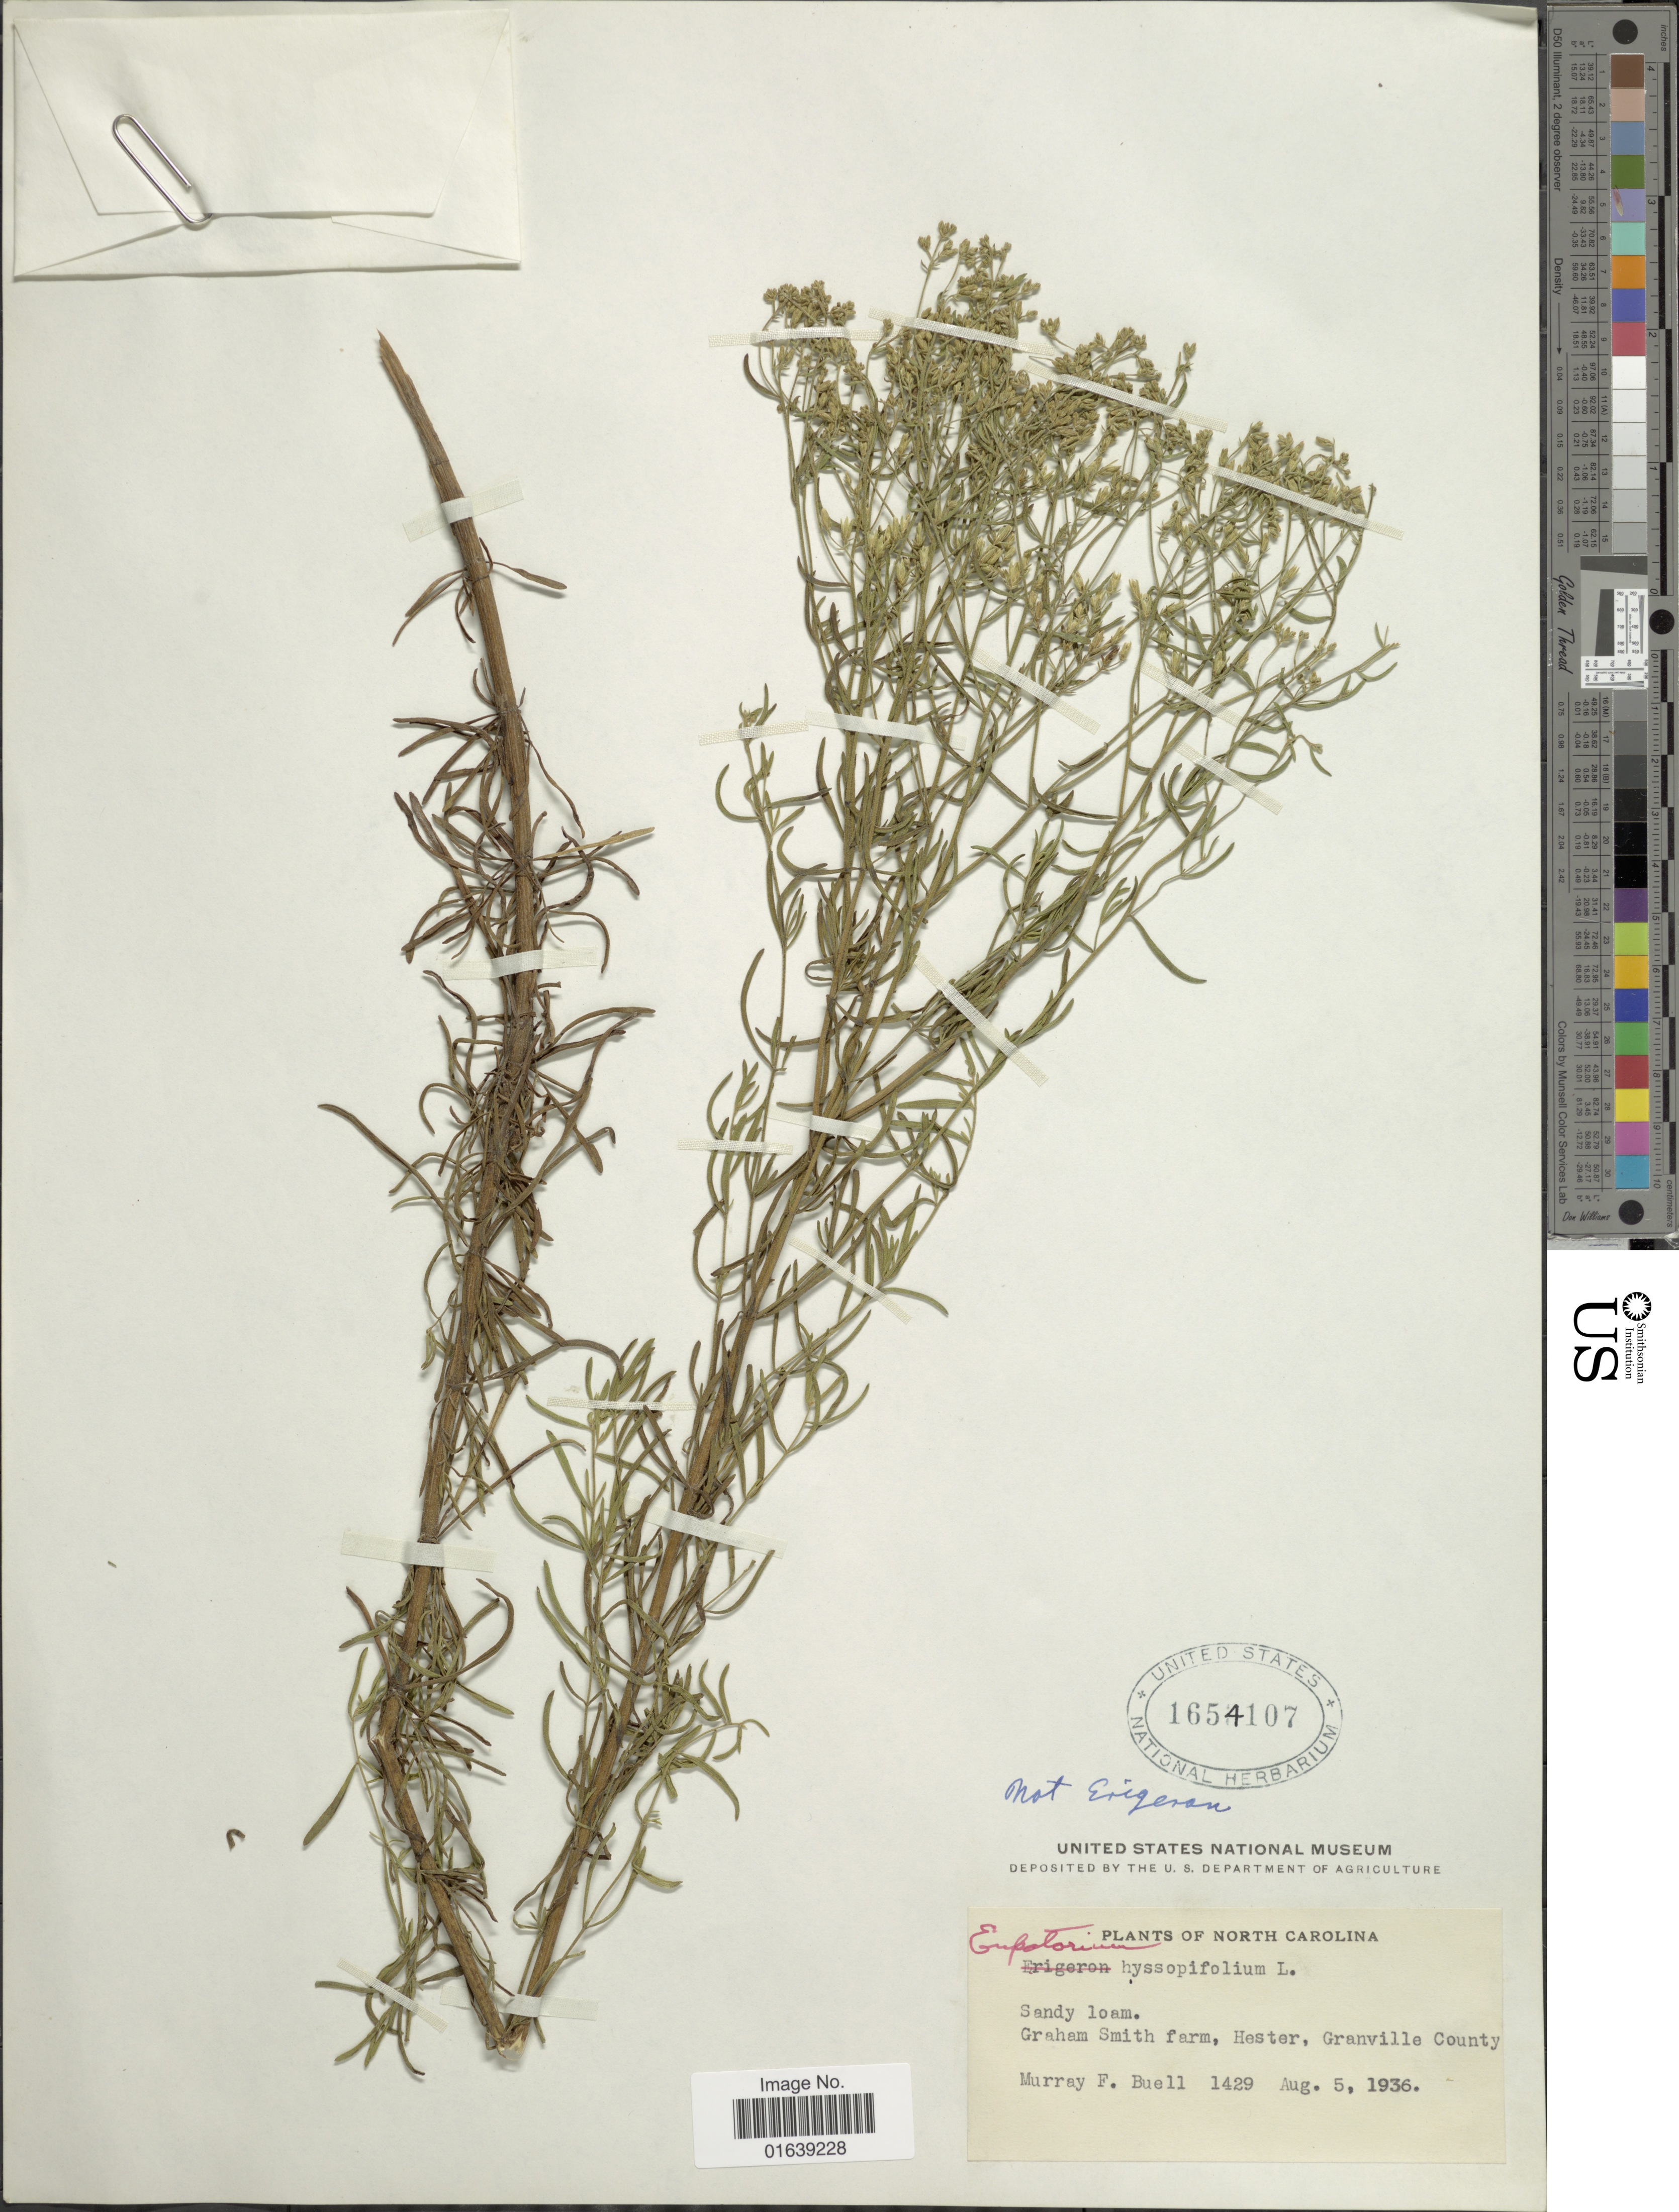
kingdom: Plantae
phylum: Tracheophyta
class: Magnoliopsida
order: Asterales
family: Asteraceae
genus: Eupatorium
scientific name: Eupatorium hyssopifolium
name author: L.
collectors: M. Buell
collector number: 1429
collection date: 1936-08-05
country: United States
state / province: North Carolina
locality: North Carolina. Sandy loam. Graham Smith farm, Hester, Grancille County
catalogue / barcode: US 165107